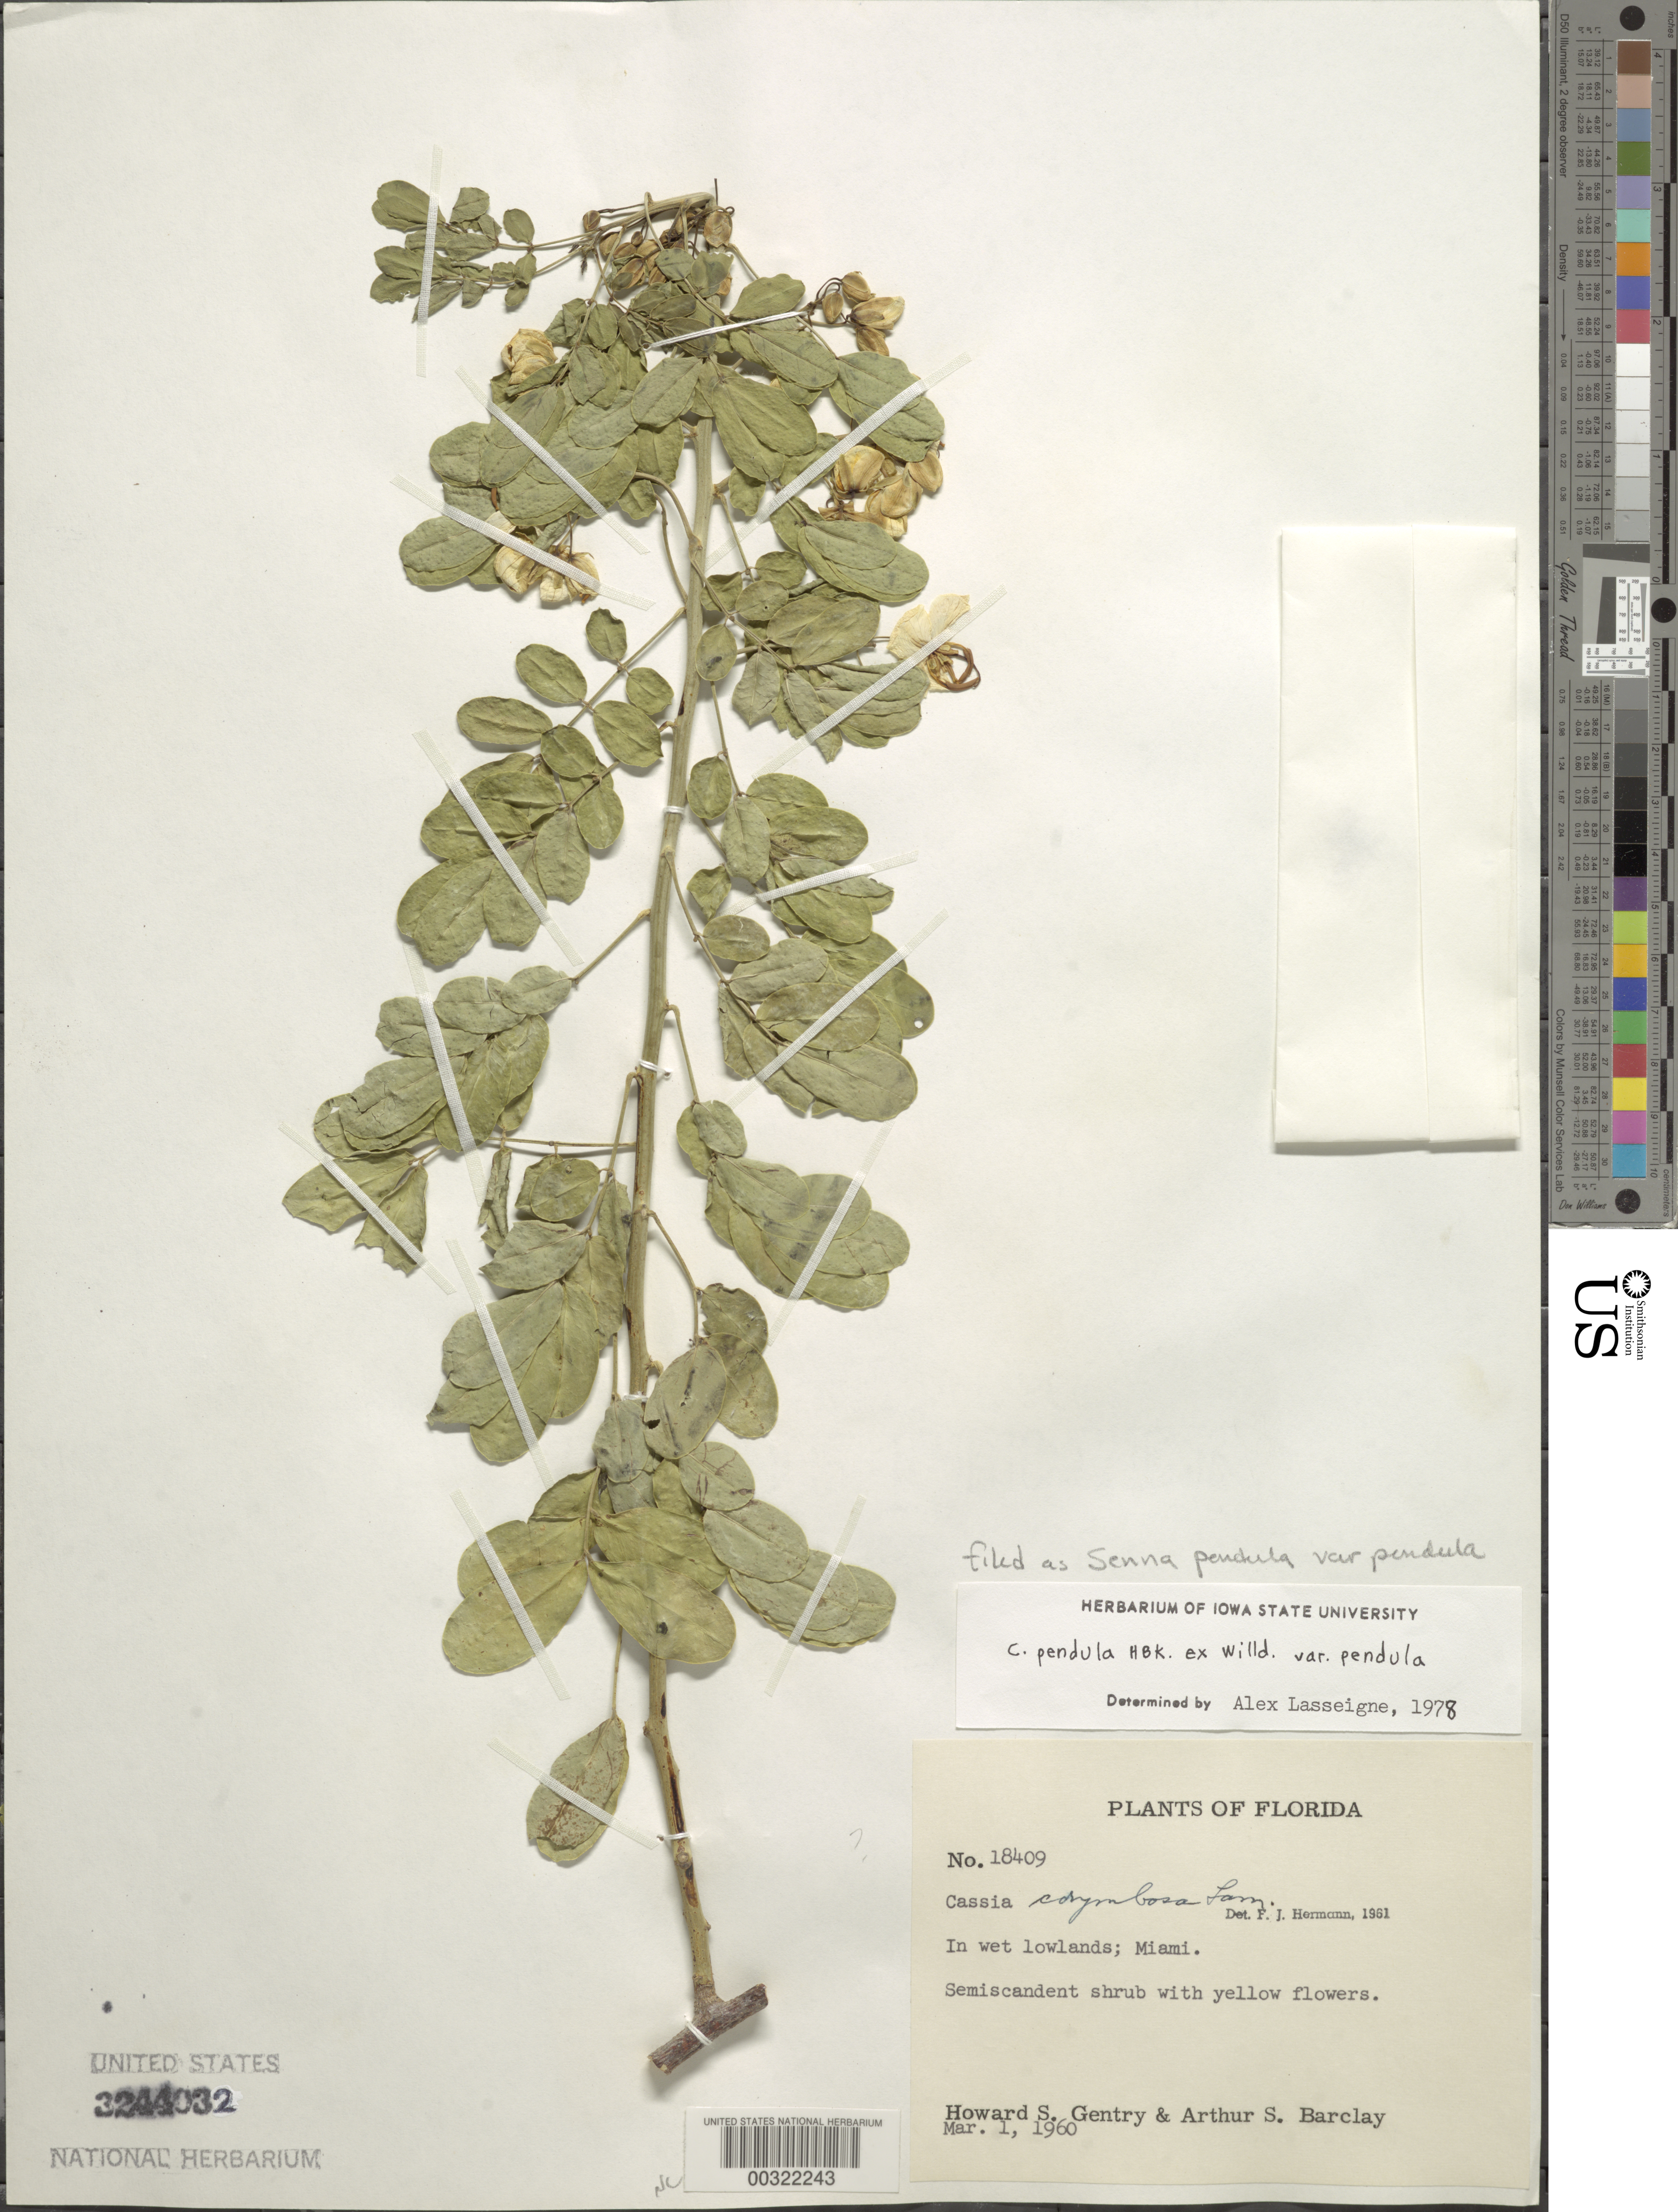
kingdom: Plantae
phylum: Tracheophyta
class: Magnoliopsida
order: Fabales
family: Fabaceae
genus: Senna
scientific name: Senna pendula var. ovalifolia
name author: H.S. Irwin & Barneby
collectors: H. S. Gentry & A. S. Barclay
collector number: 18409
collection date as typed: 01 Mar 1960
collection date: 1960-03-01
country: United States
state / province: Florida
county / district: Dade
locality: Miami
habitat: Wet lowlands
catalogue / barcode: US 3244032